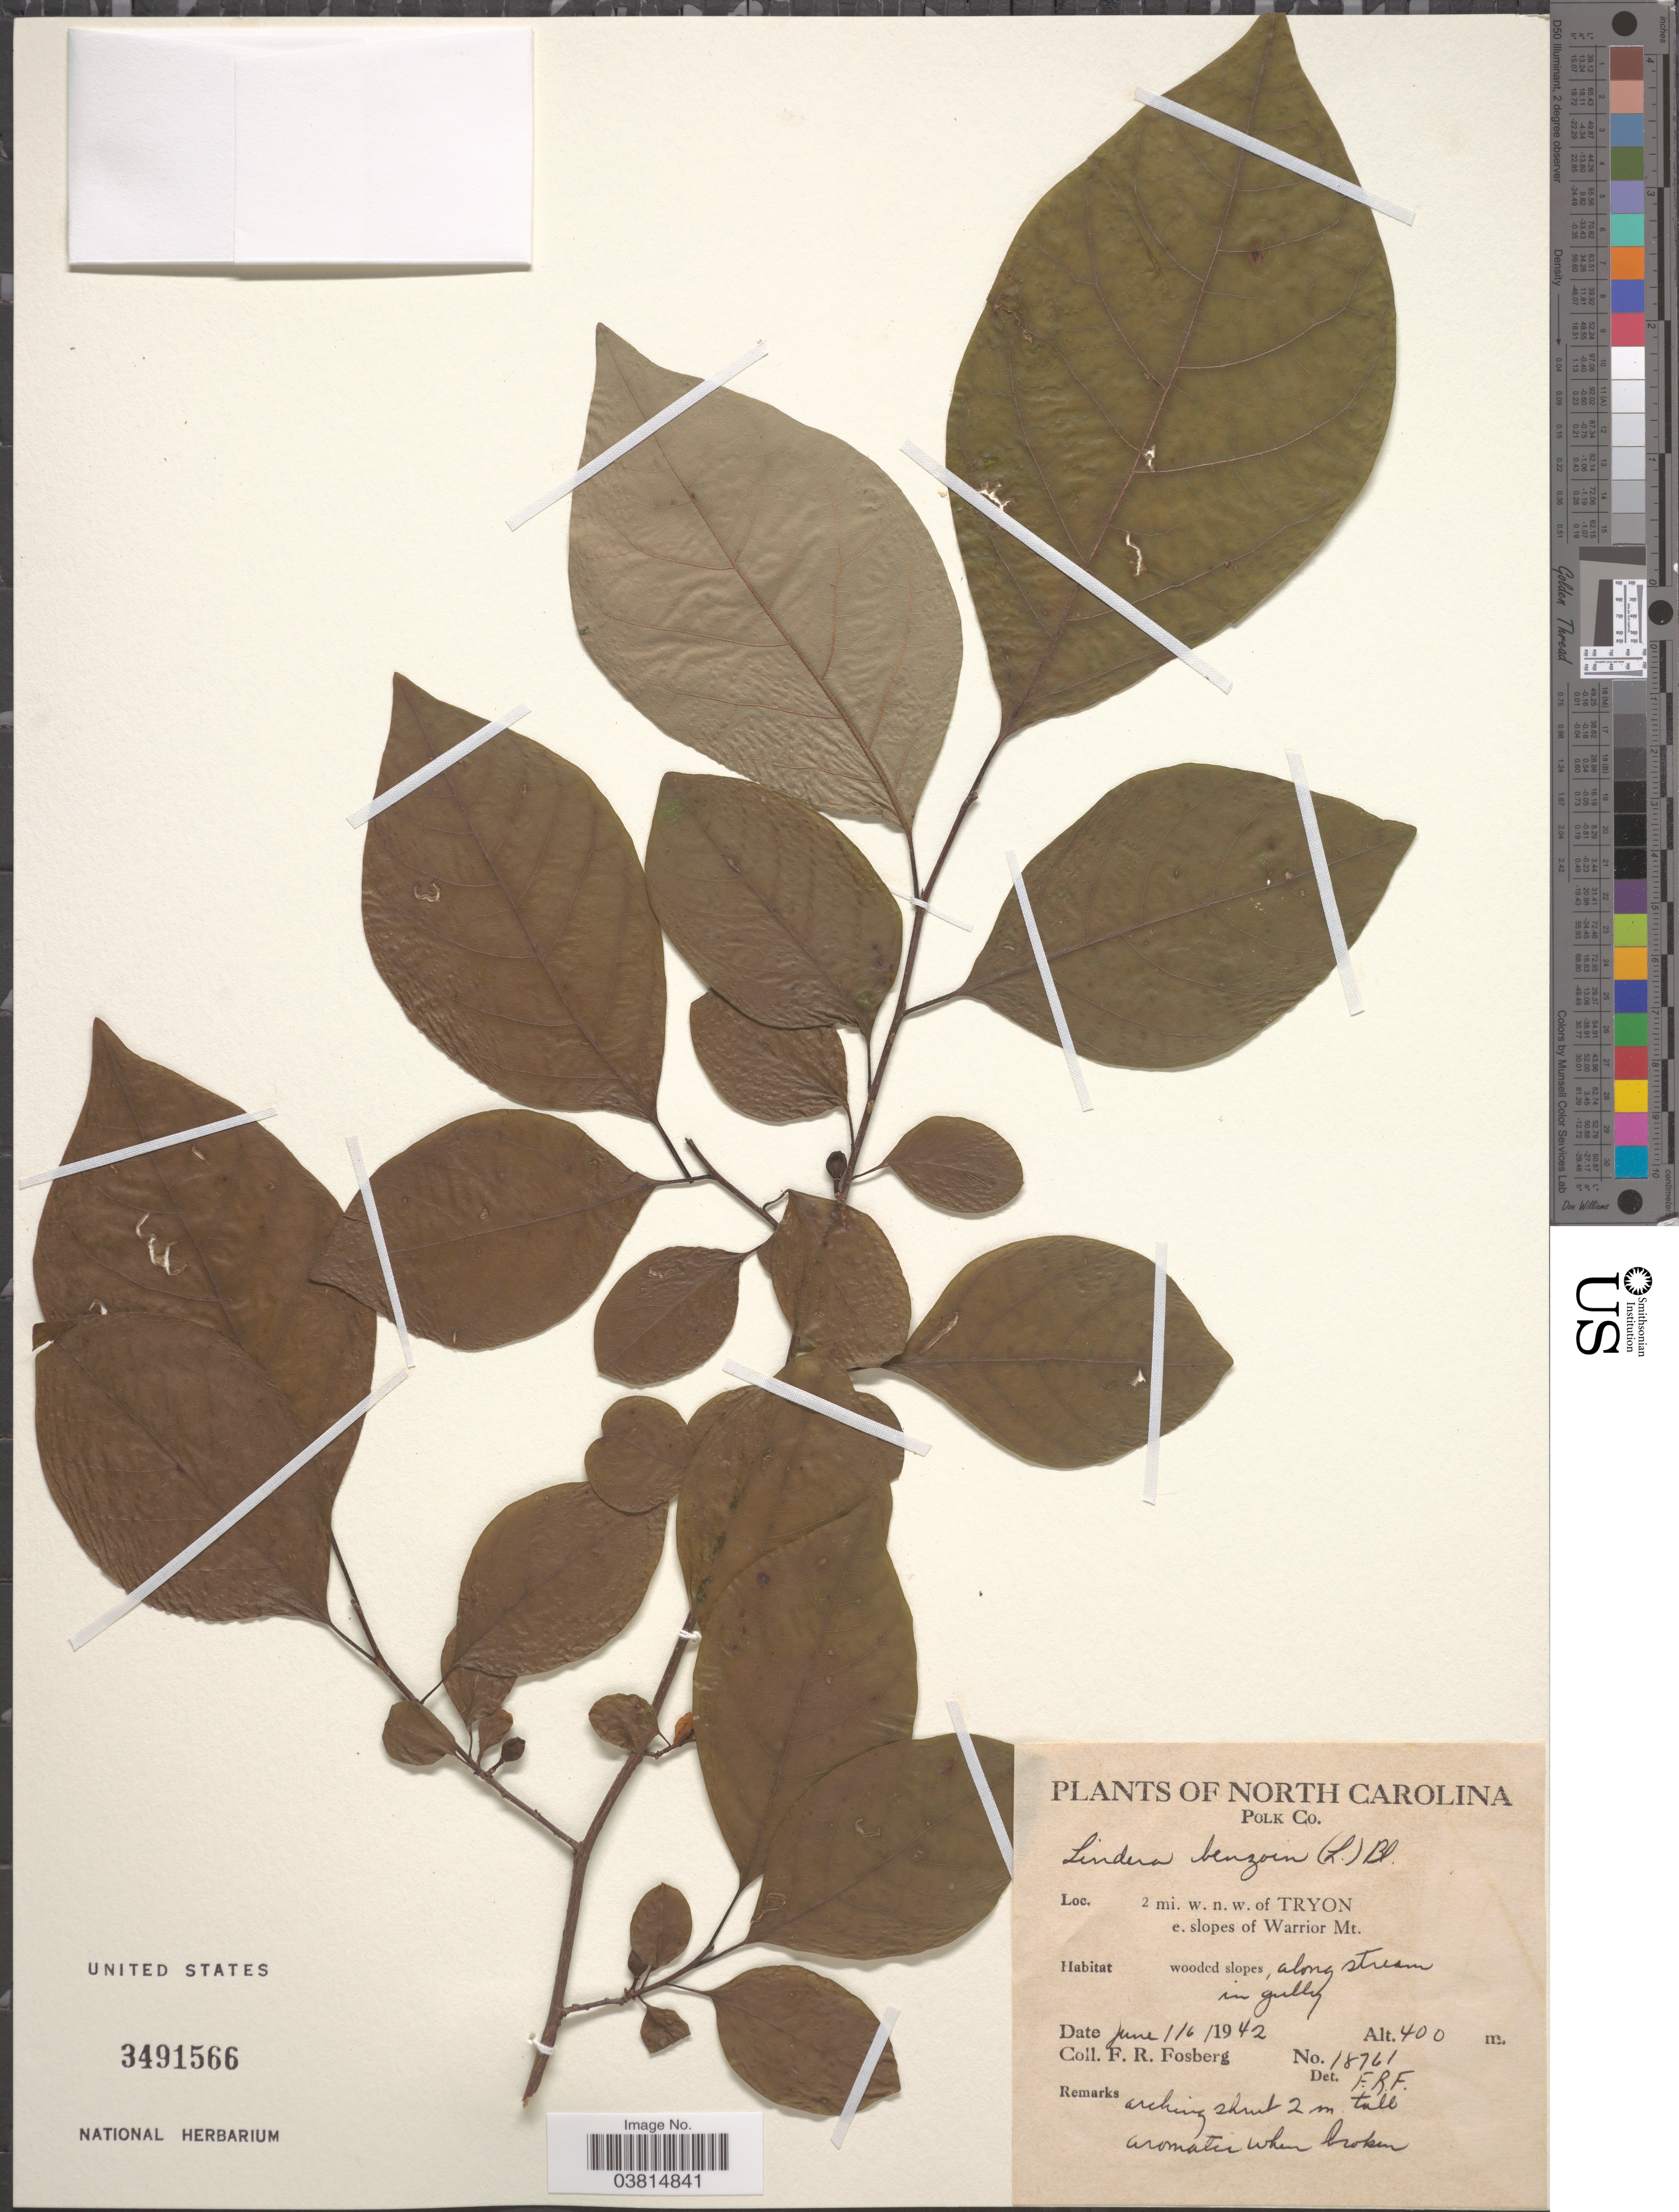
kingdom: Plantae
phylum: Tracheophyta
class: Magnoliopsida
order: Laurales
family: Lauraceae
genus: Lindera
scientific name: Lindera benzoin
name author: (L.) Blume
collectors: F. R. Fosberg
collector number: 18761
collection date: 1942-06-16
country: United States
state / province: North Carolina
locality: Polk Co. 2 mi. w.n.w. of Tryon, e. slopes of Warrior Mt.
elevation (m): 400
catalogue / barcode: US 3491566